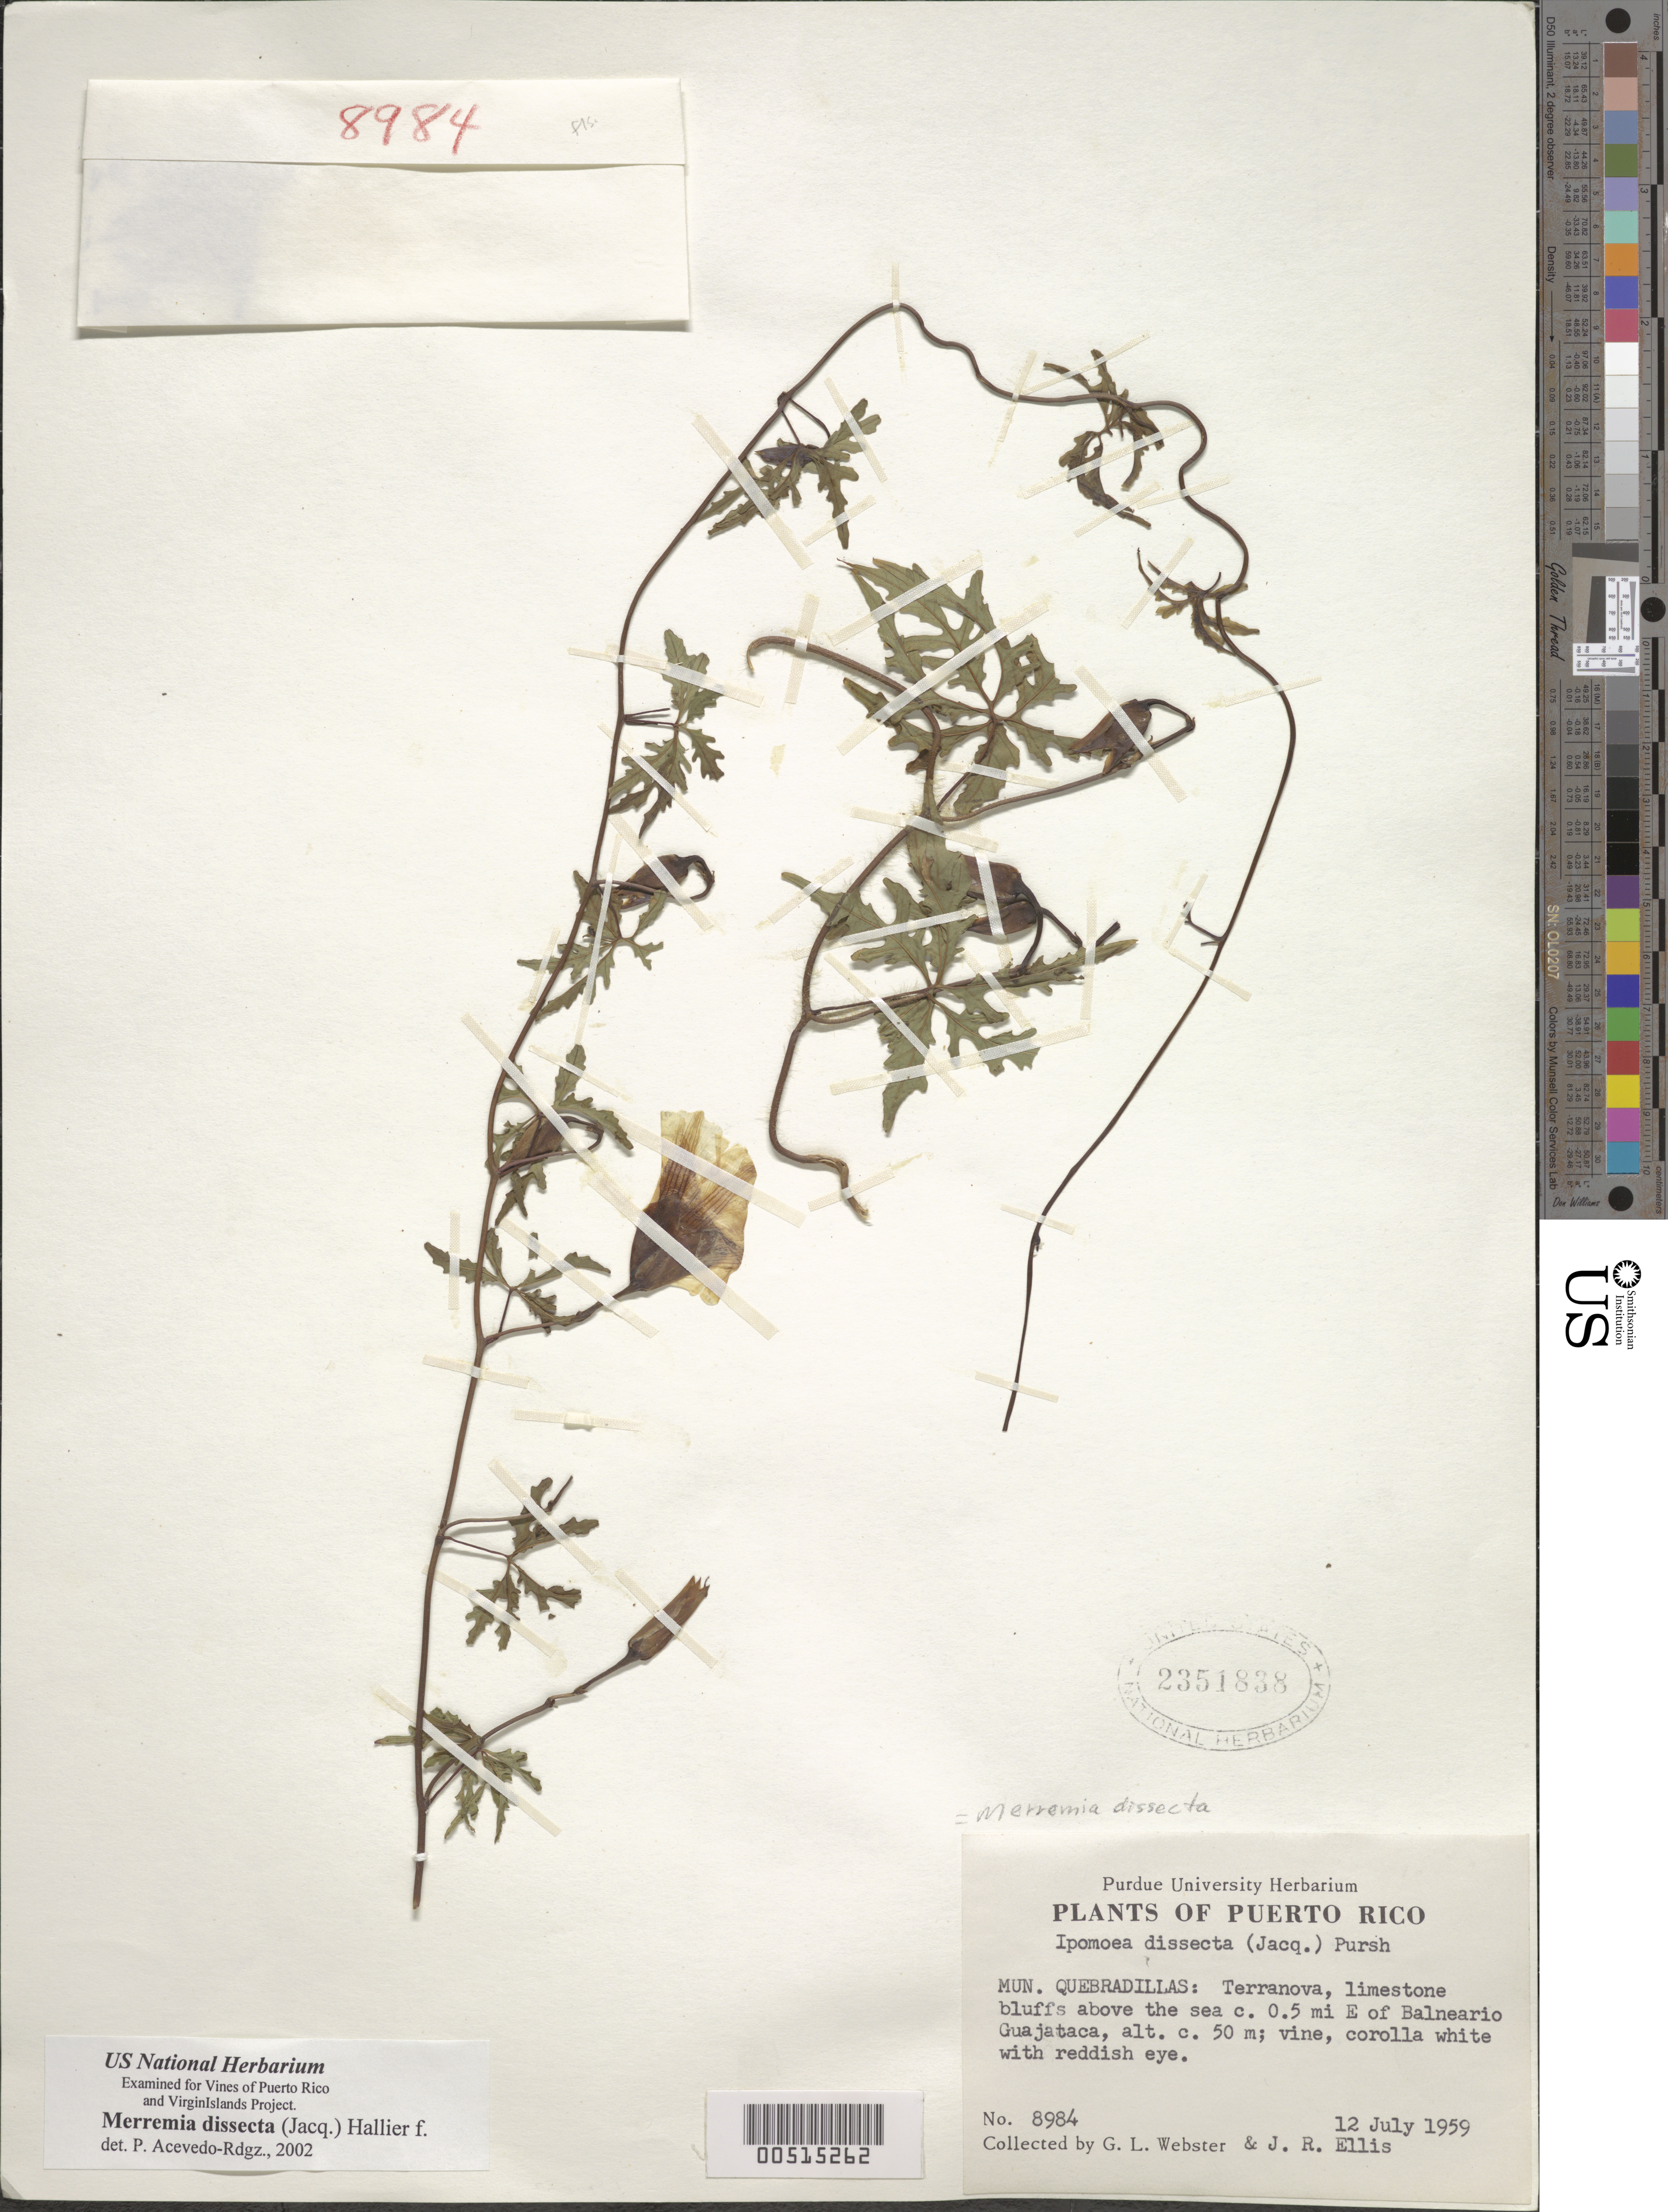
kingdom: Plantae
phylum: Tracheophyta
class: Magnoliopsida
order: Solanales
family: Convolvulaceae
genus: Distimake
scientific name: Distimake dissectus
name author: (Jacq.) A. R. Simões & Staples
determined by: Strong, Mark T., (BOT), Smithsonian Institution - National Museum of Natural History (UNITED STATES)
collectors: G. L. Webster & J. R. Ellis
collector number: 8984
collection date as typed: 12 Jul 1959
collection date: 1959-07-12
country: Puerto Rico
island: Greater Antilles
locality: Quebradillas, Terranova. Limestone bluffs above the sea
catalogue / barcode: US 2351838